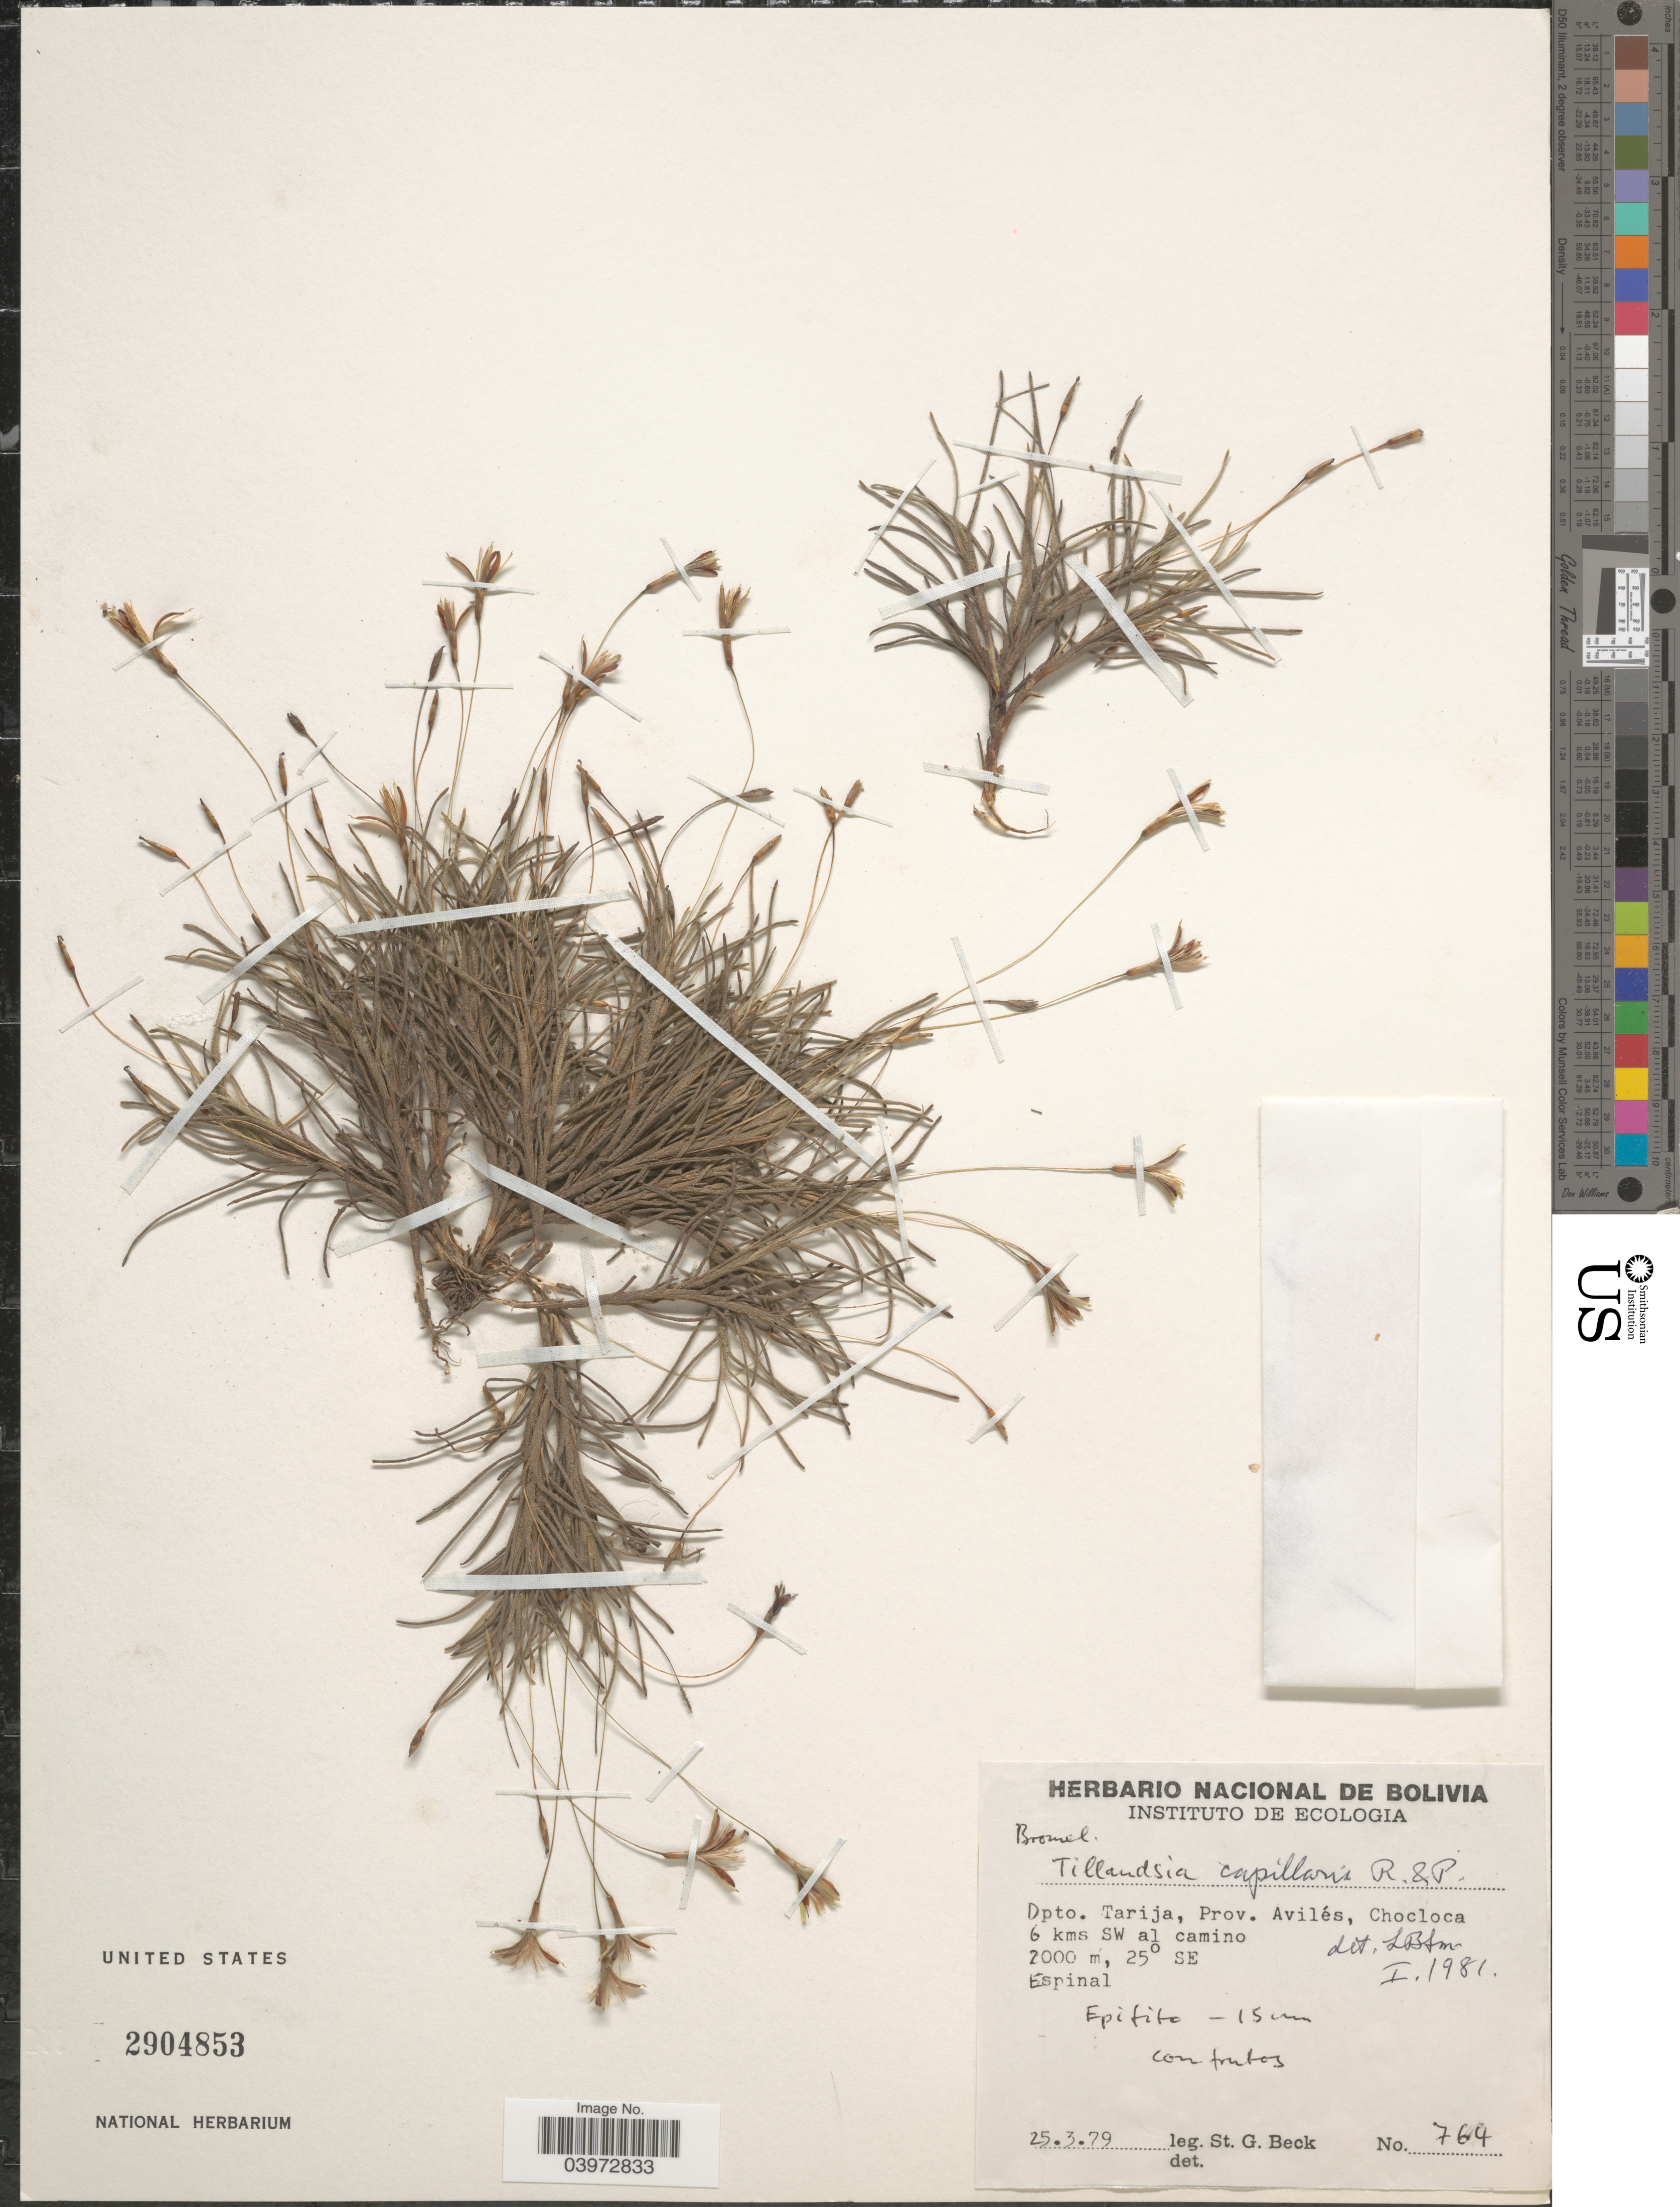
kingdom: Plantae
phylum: Tracheophyta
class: Liliopsida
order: Poales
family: Bromeliaceae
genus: Tillandsia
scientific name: Tillandsia capillaris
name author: Ruiz & Pav.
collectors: S. G. Beck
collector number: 764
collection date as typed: Transcribed d/m/y: 25/3/79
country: Bolivia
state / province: Tarija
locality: Dpto. Tarija, Prov. Avilés, Chocloca 6 kms SW al camino. 25° SE. Espinal.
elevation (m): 2000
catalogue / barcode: US 2904853